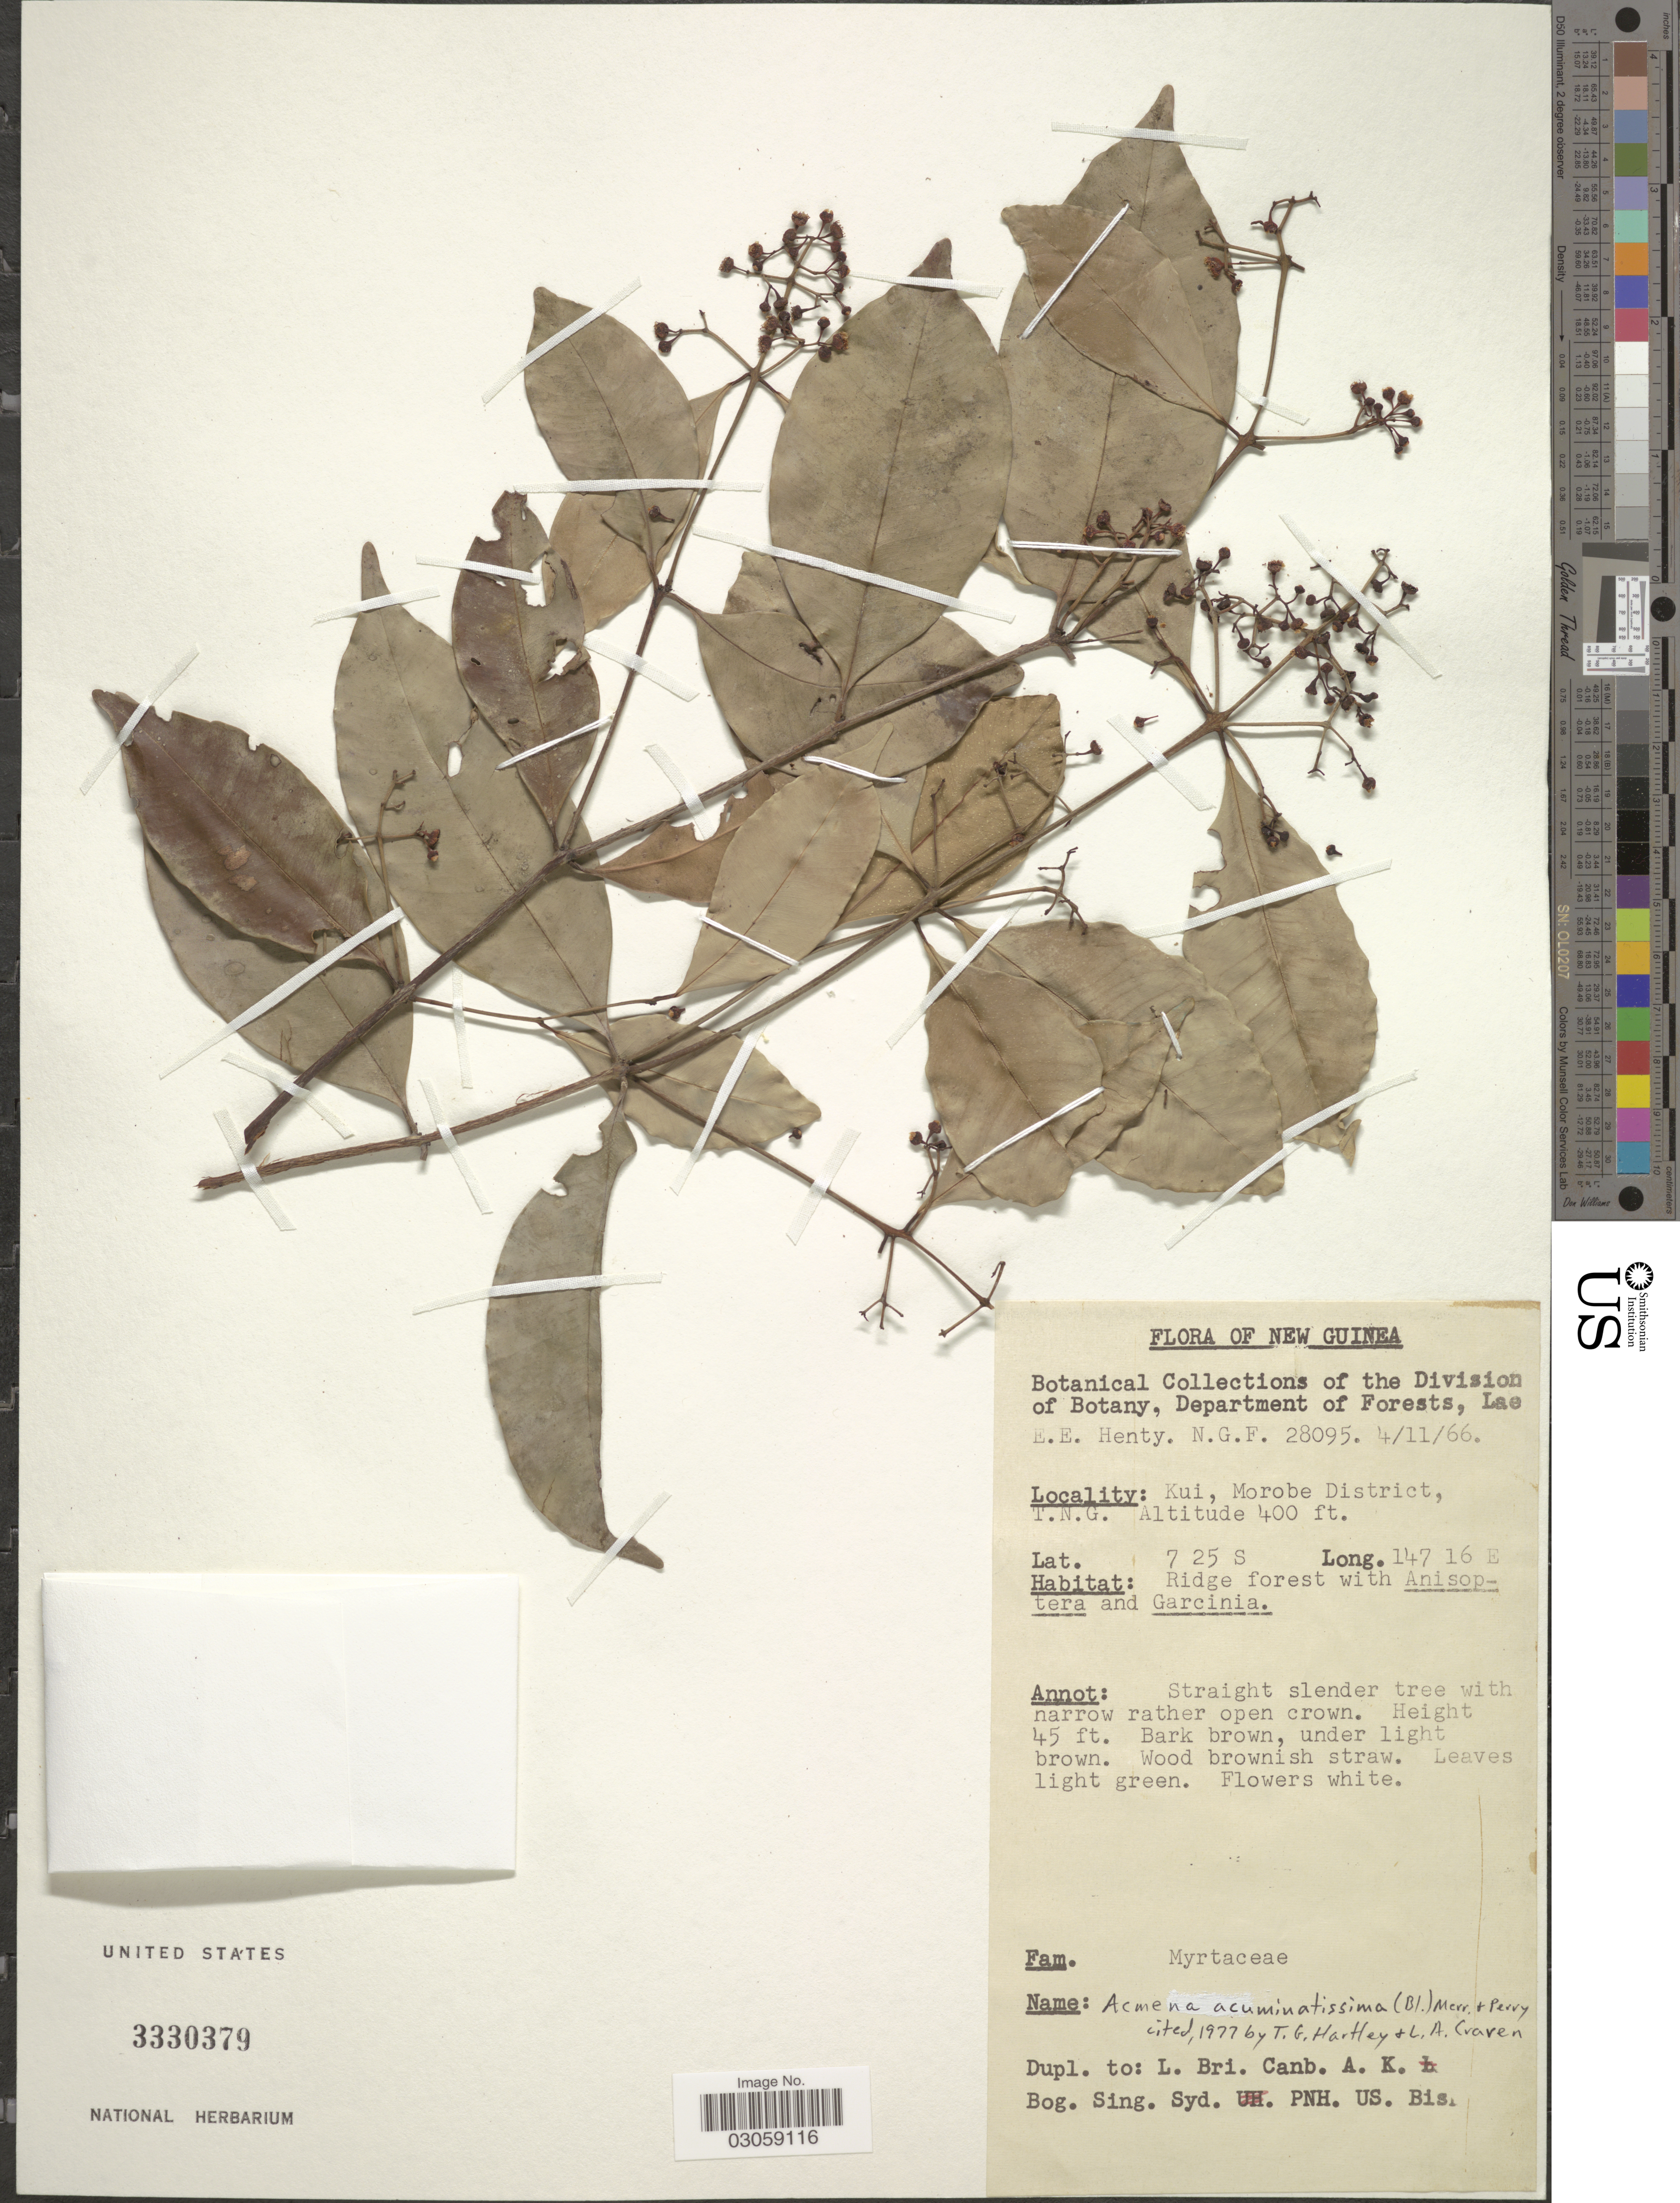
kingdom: Plantae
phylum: Tracheophyta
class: Magnoliopsida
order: Myrtales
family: Myrtaceae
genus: Syzygium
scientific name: Syzygium acuminatissimum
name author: (Blume) DC.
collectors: E. Henty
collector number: NGF28095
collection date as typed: Transcribed d/m/y: 4/11/66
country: Papua New Guinea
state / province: Morobe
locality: New Guinea, Kui, Morobe District, T.N.G.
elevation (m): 122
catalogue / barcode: US 3330379